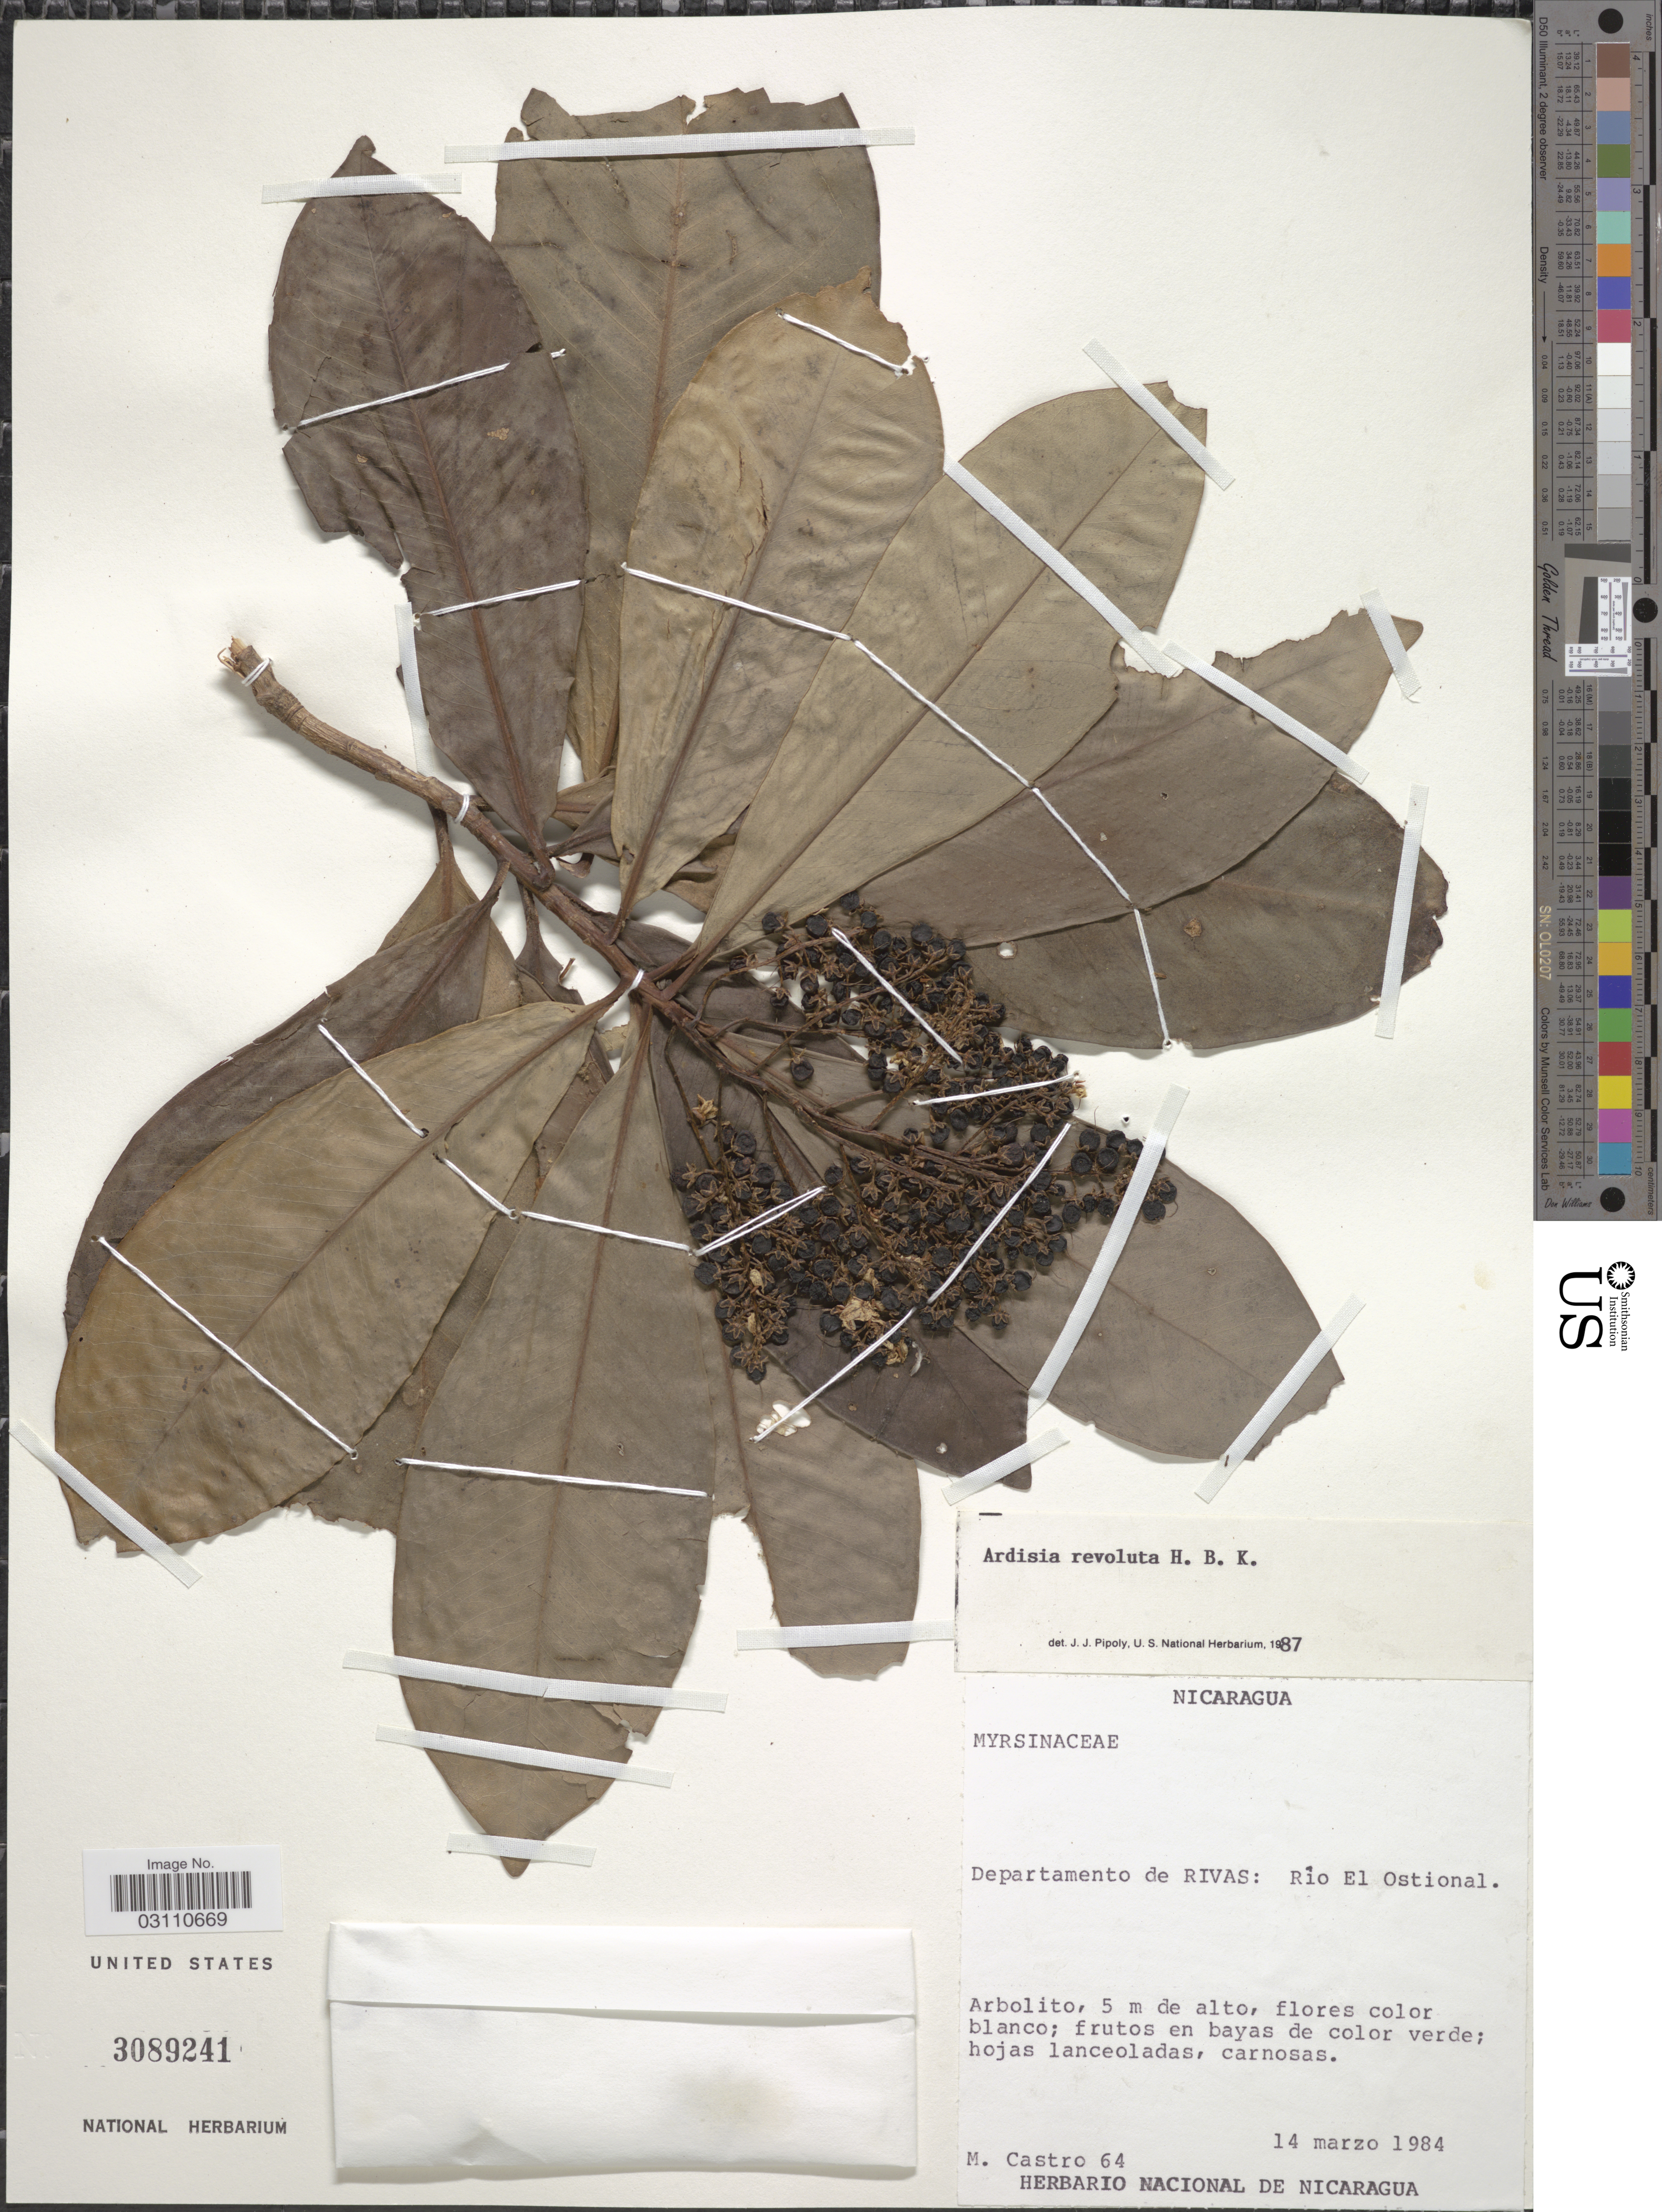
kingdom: Plantae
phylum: Tracheophyta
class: Magnoliopsida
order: Ericales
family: Primulaceae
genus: Ardisia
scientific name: Ardisia revoluta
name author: Kunth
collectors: M. Castro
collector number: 64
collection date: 1984-03-14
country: Nicaragua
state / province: Rivas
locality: Departamento de Rivas: Rio El Ostional.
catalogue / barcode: US 3089241